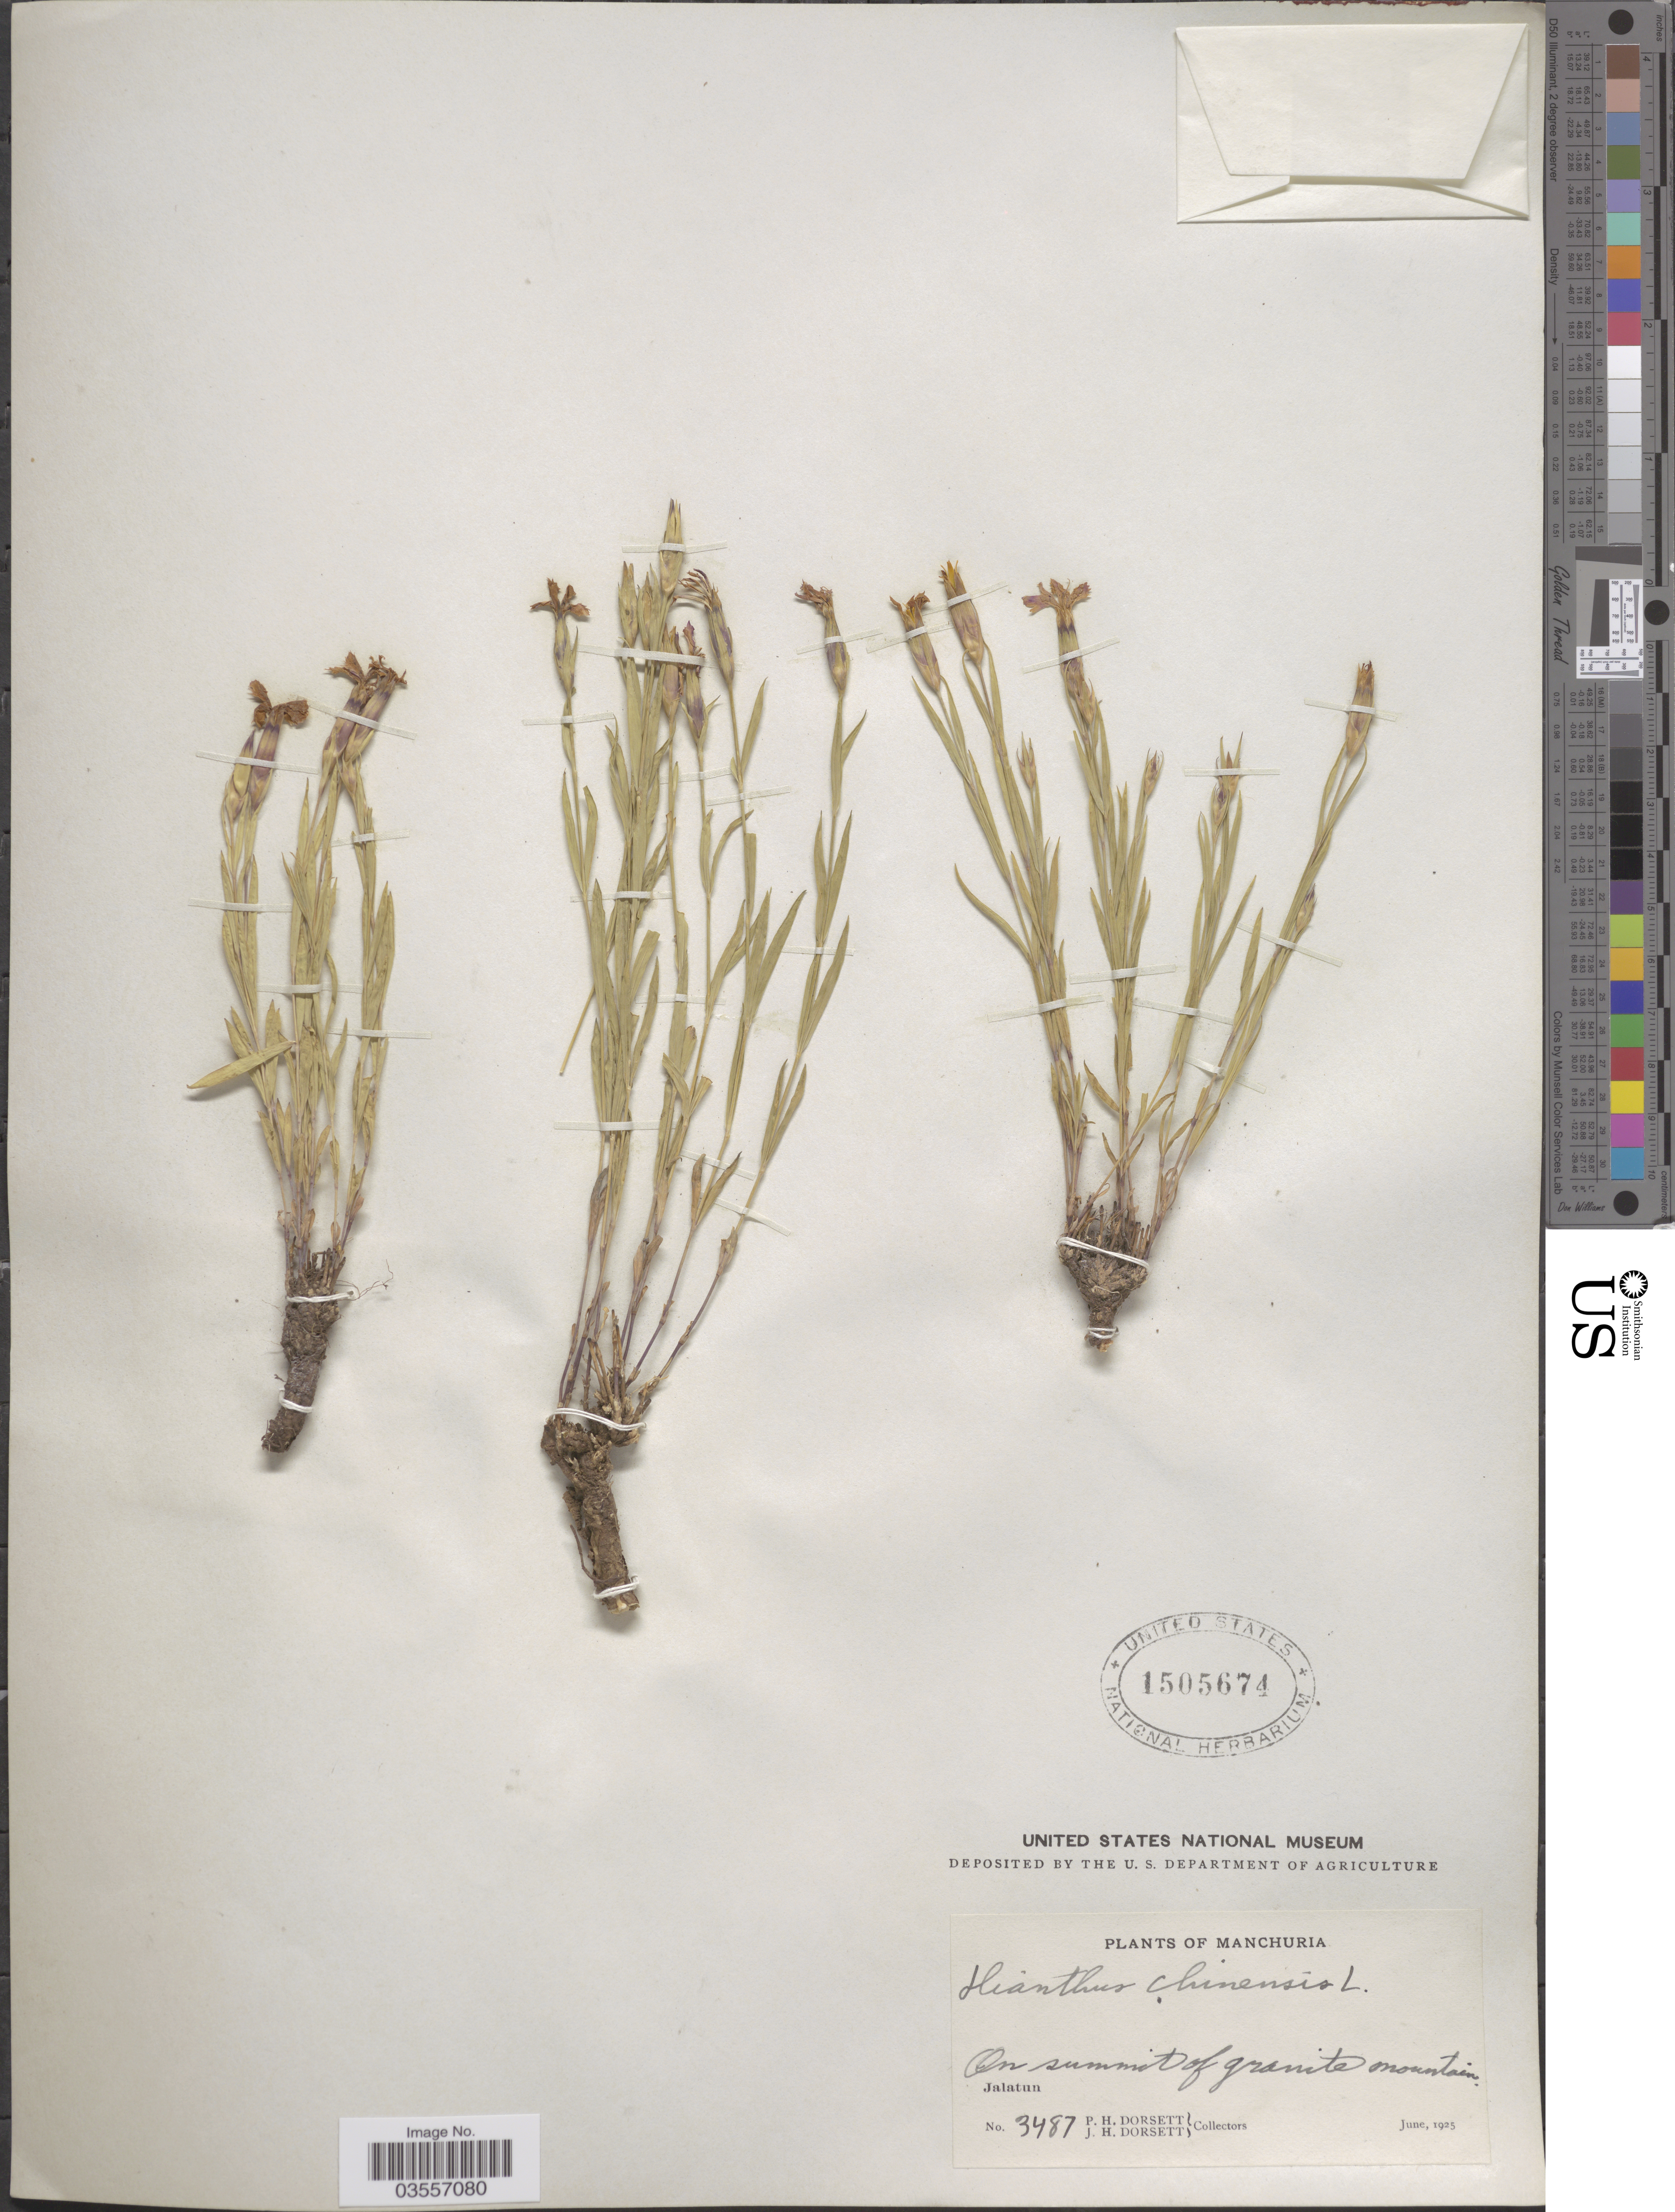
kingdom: Plantae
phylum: Tracheophyta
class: Magnoliopsida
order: Caryophyllales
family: Caryophyllaceae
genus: Dianthus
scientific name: Dianthus chinensis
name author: L.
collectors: P. H. Dorsett & J. Dorsett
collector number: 3487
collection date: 1925-06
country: China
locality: Manchuria. Jalatun.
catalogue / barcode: US 1505674